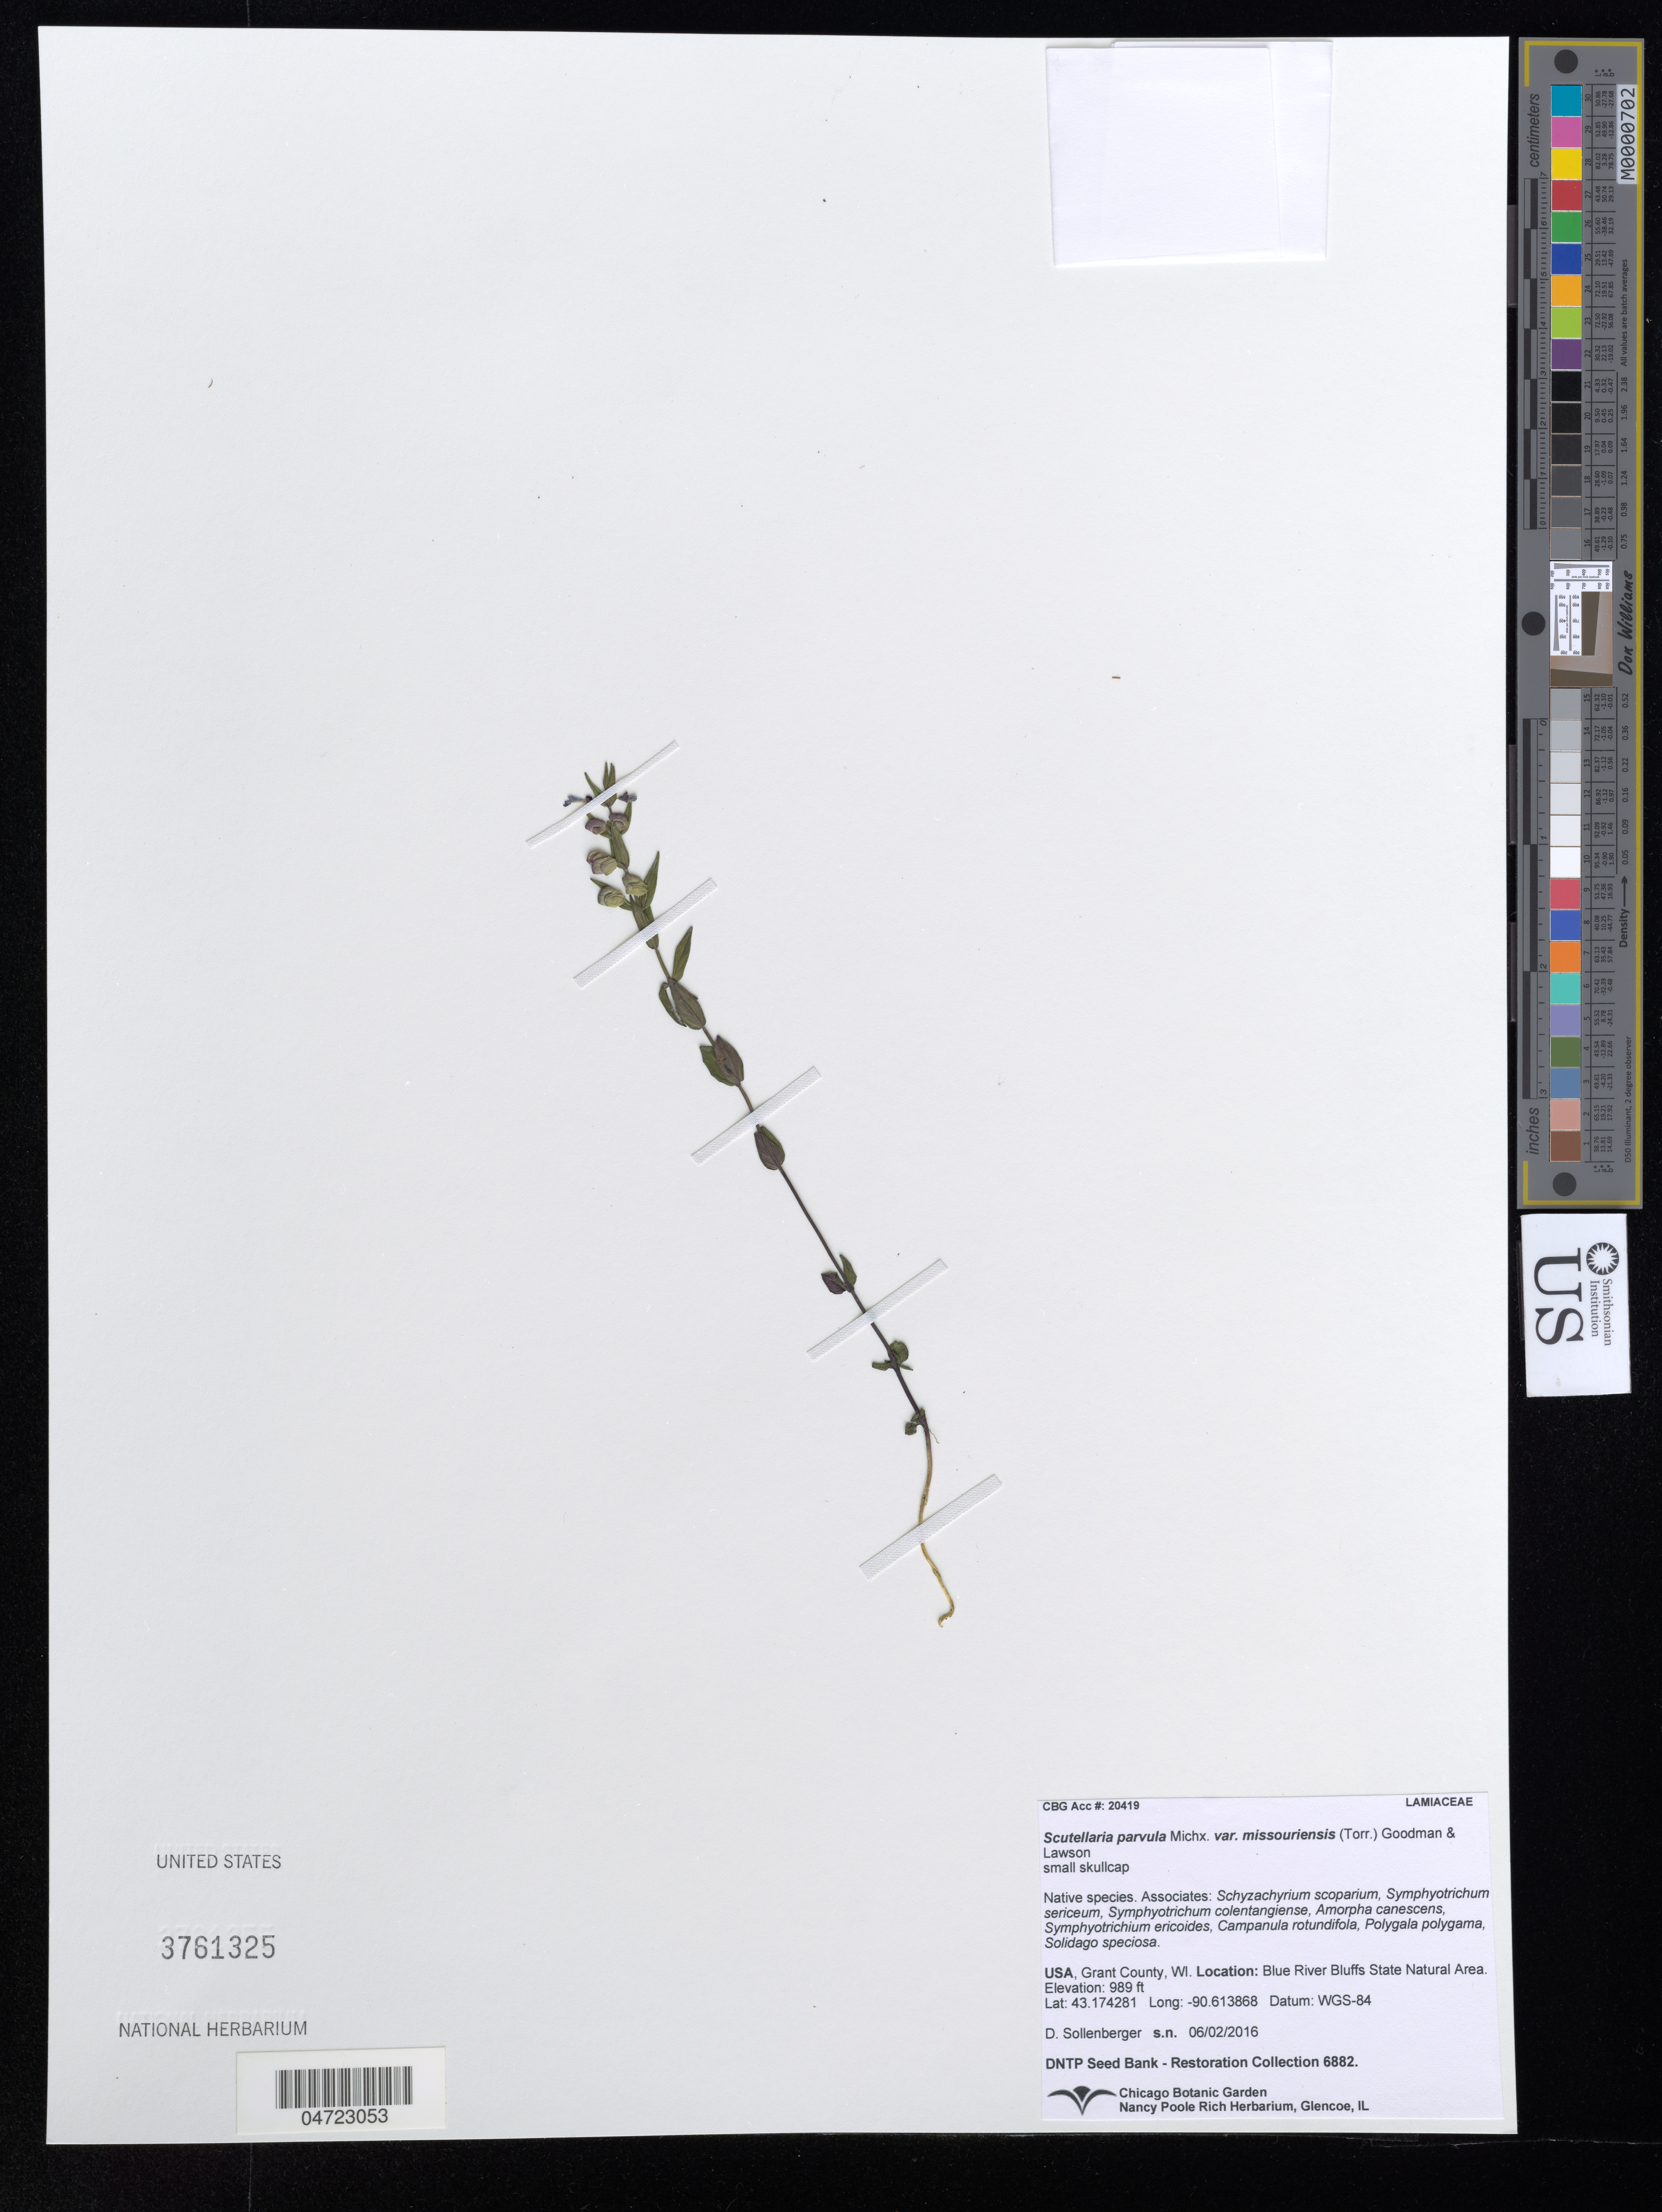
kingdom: Plantae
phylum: Tracheophyta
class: Magnoliopsida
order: Lamiales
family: Lamiaceae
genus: Scutellaria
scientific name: Scutellaria parvula var. missouriensis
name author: (Torr.) Goodman & C.A. Lawson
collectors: D. Sollenberger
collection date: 2016-06-02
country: United States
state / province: Wisconsin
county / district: Grant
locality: Grant County. Blue River Bluffs State Natural Area.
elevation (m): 301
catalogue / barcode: US 3761325